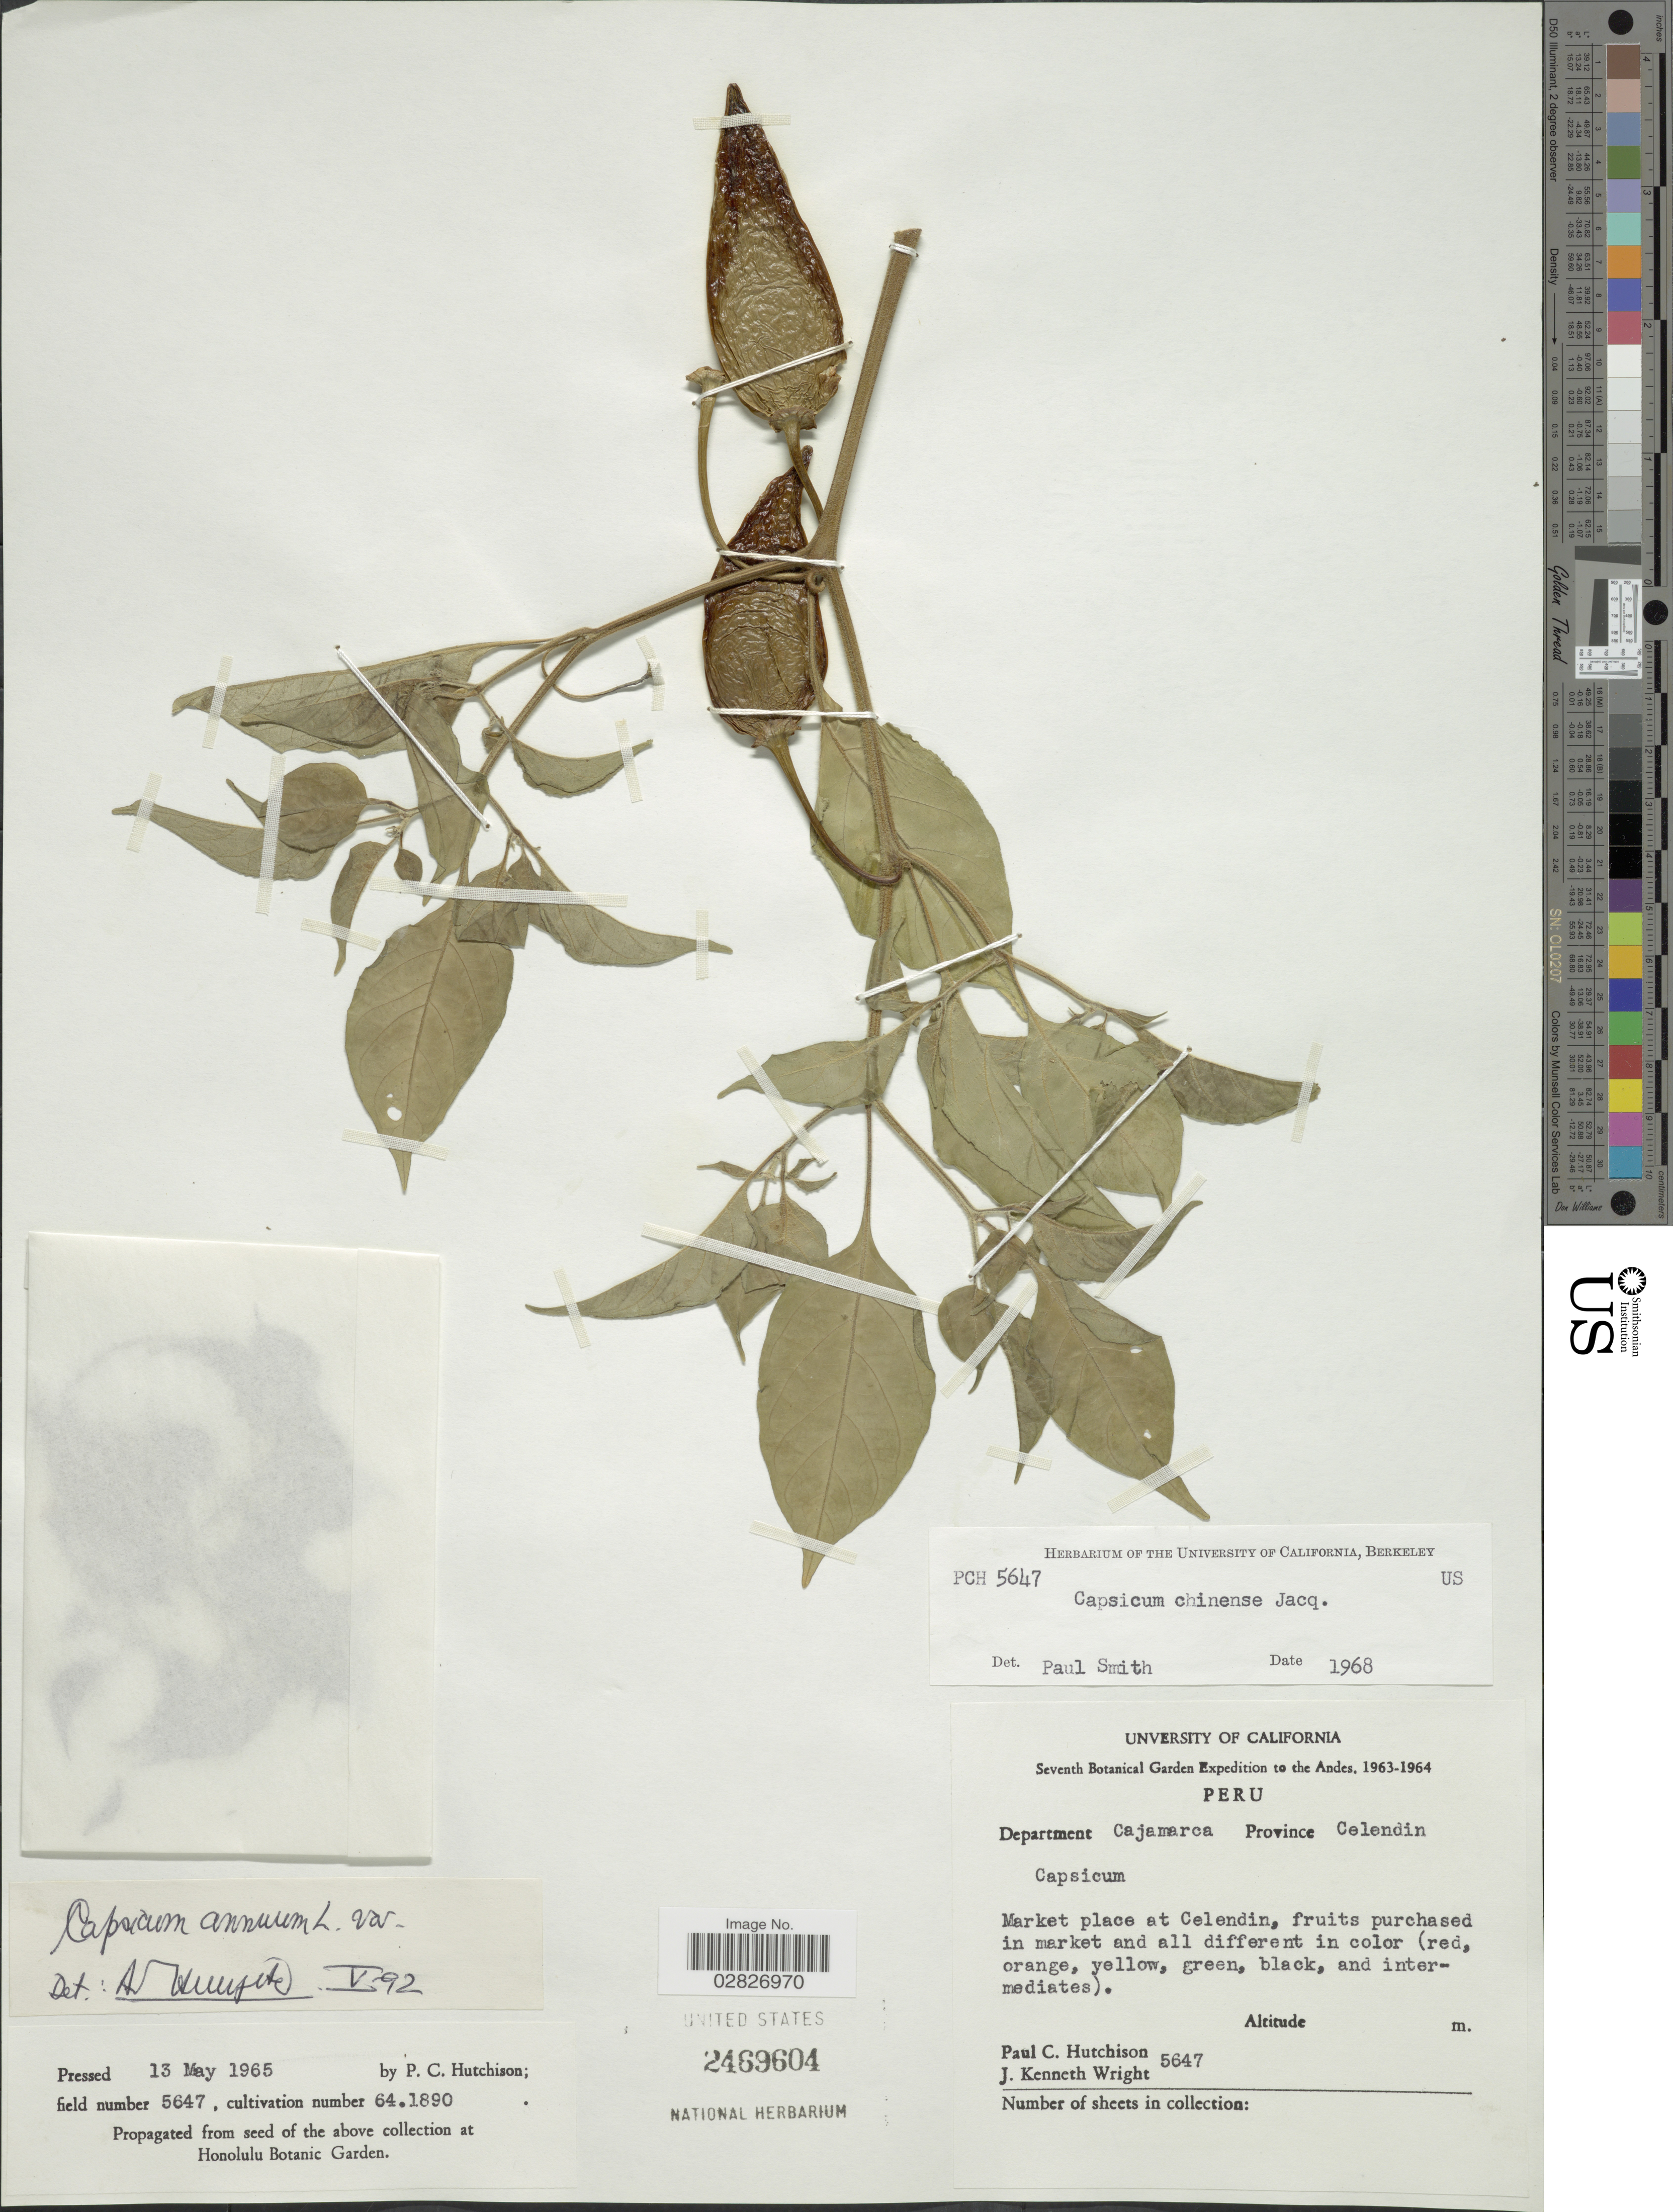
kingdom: Plantae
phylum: Tracheophyta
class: Magnoliopsida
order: Solanales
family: Solanaceae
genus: Capsicum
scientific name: Capsicum annuum 'Habanero'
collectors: P. C. Hutchison & J. K. Wright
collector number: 5647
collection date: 1963/1964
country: Peru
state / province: Cajamarca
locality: Department Cajamarca, Province Celendin, Market place at Celendin.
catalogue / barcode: US 2469604